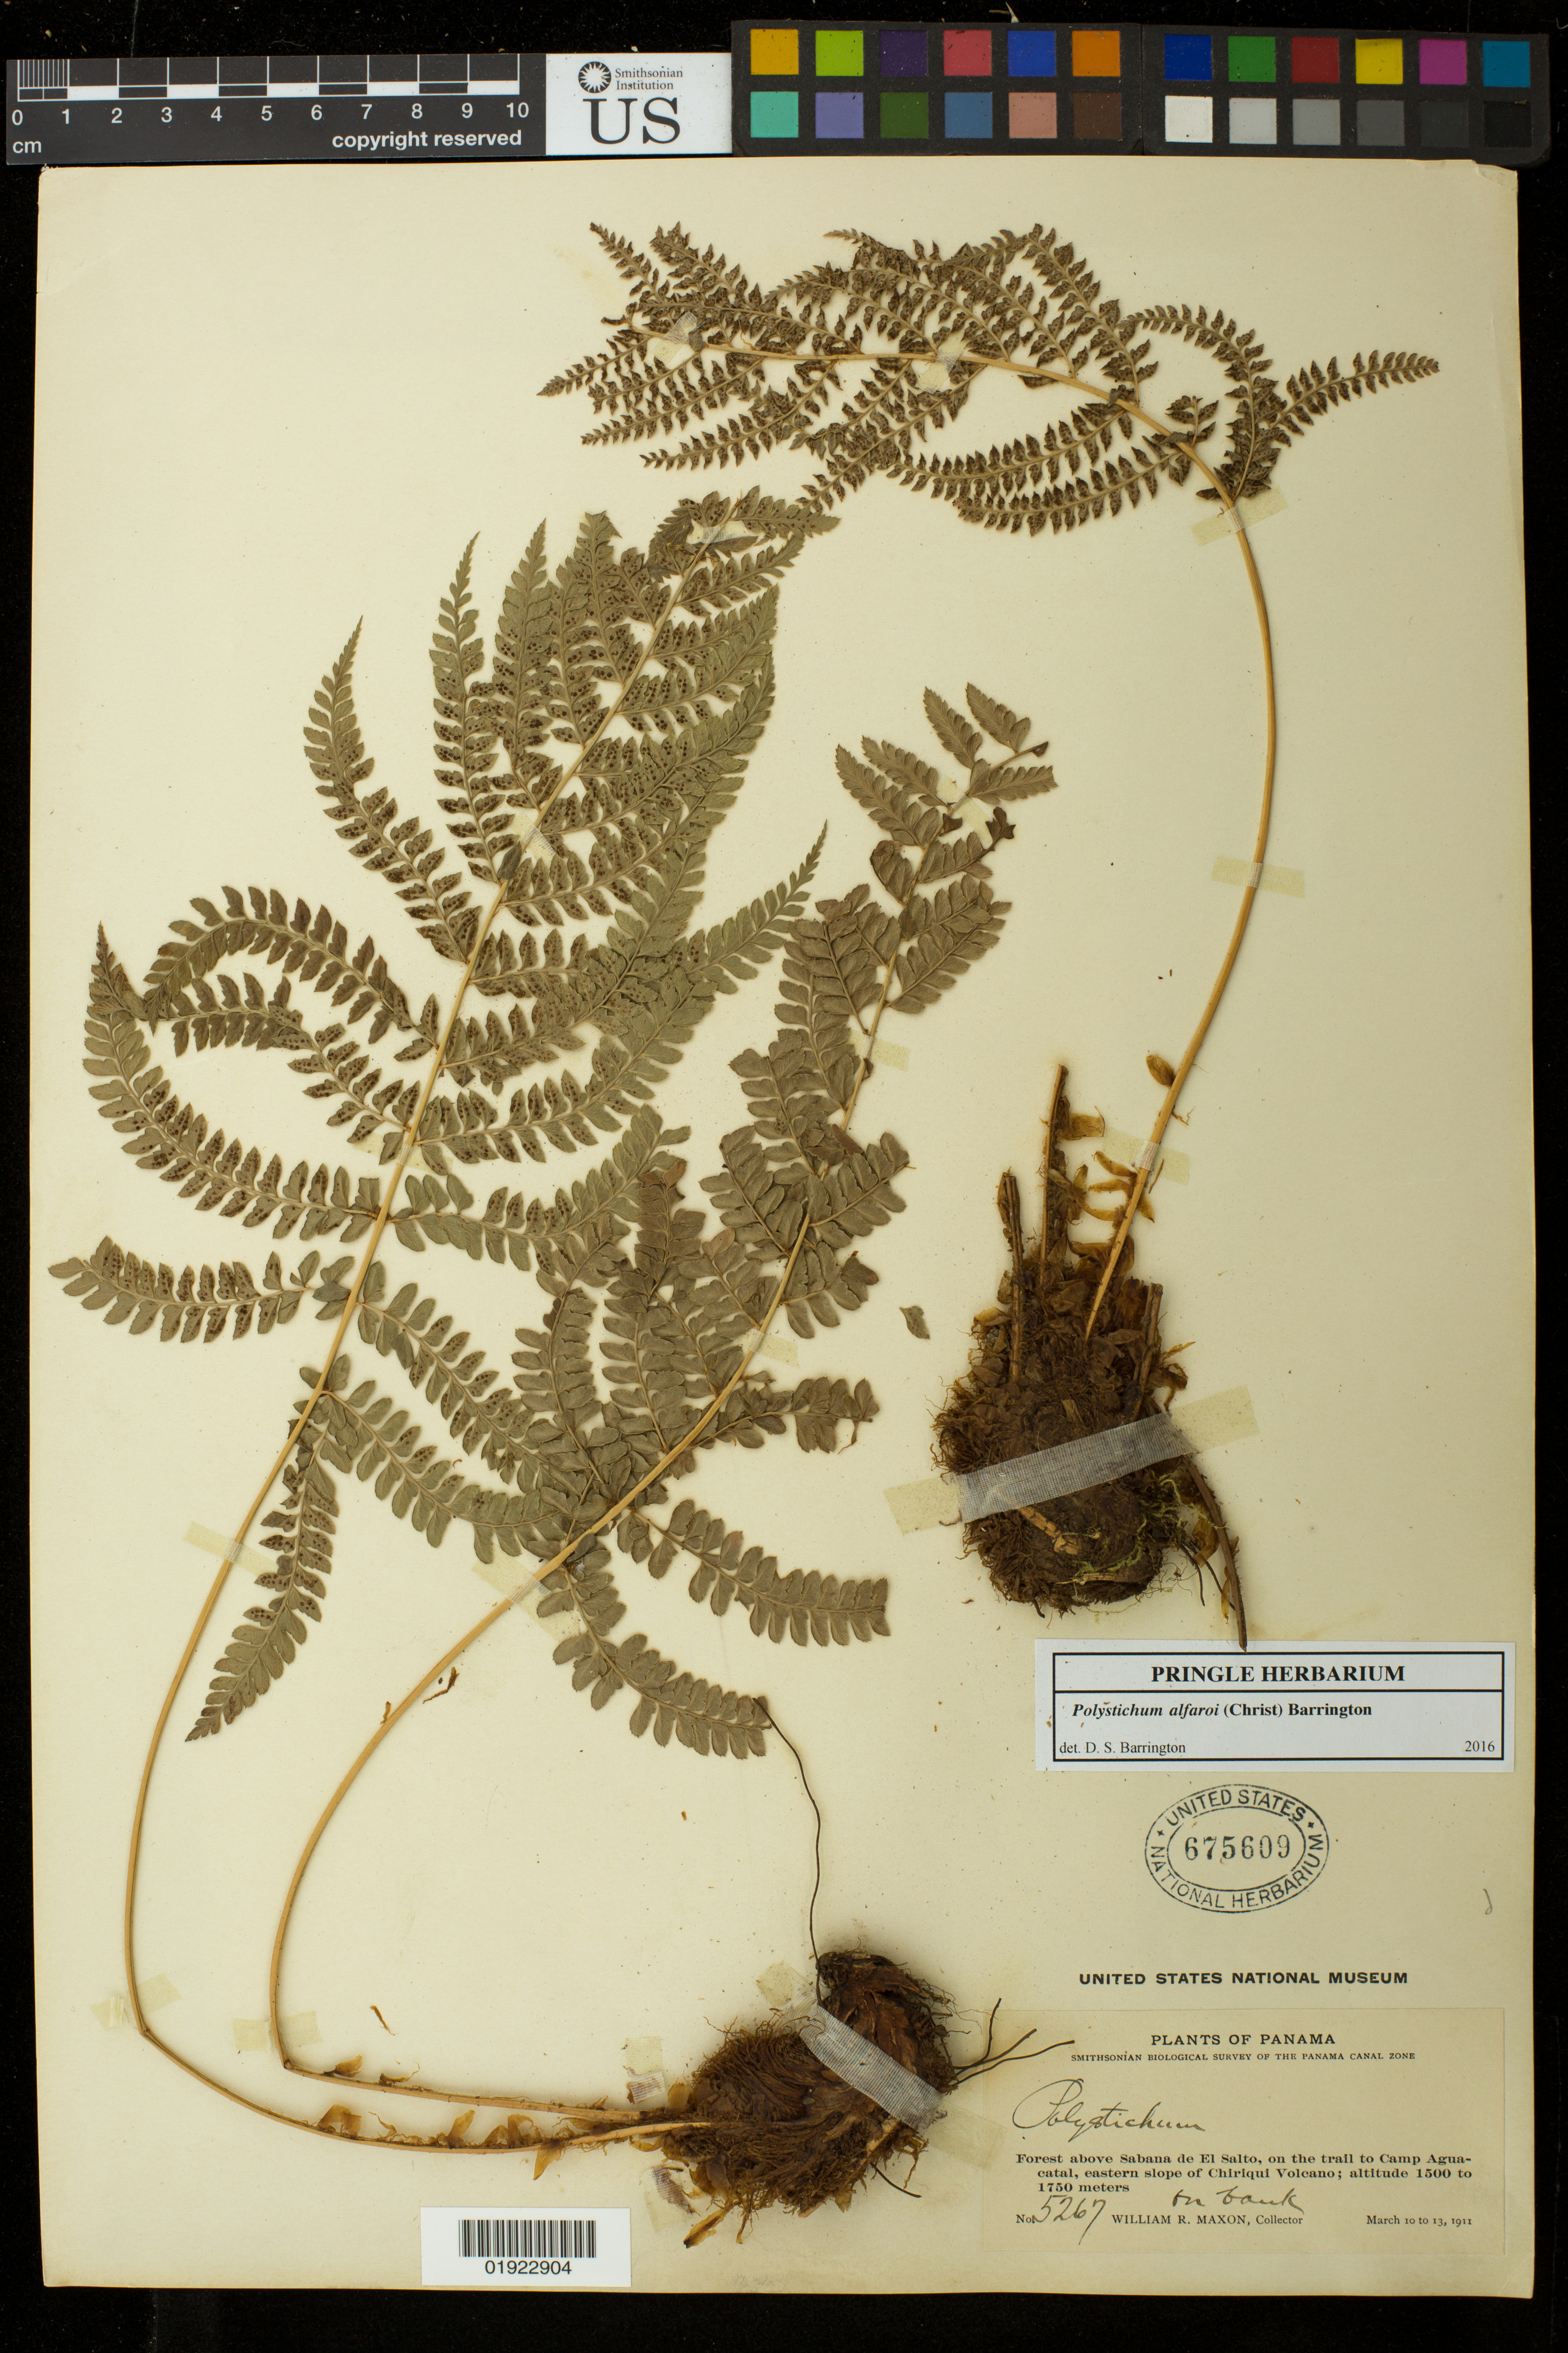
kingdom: Plantae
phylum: Tracheophyta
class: Polypodiopsida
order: Polypodiales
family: Dryopteridaceae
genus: Polystichum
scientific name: Polystichum alfaroi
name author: (Christ) Barrington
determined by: Barrington, D. S., Curator (VT), University of Vermont (UNITED STATES)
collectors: W. R. Maxon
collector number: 5267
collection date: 1911-03-10/1911-03-13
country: Panama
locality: Forest above Sabana de El Salto, on the trail to Camp Aguacatal, eastern slope of Chiriqui Volcano.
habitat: On bank.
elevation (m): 1500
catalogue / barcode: US 675609